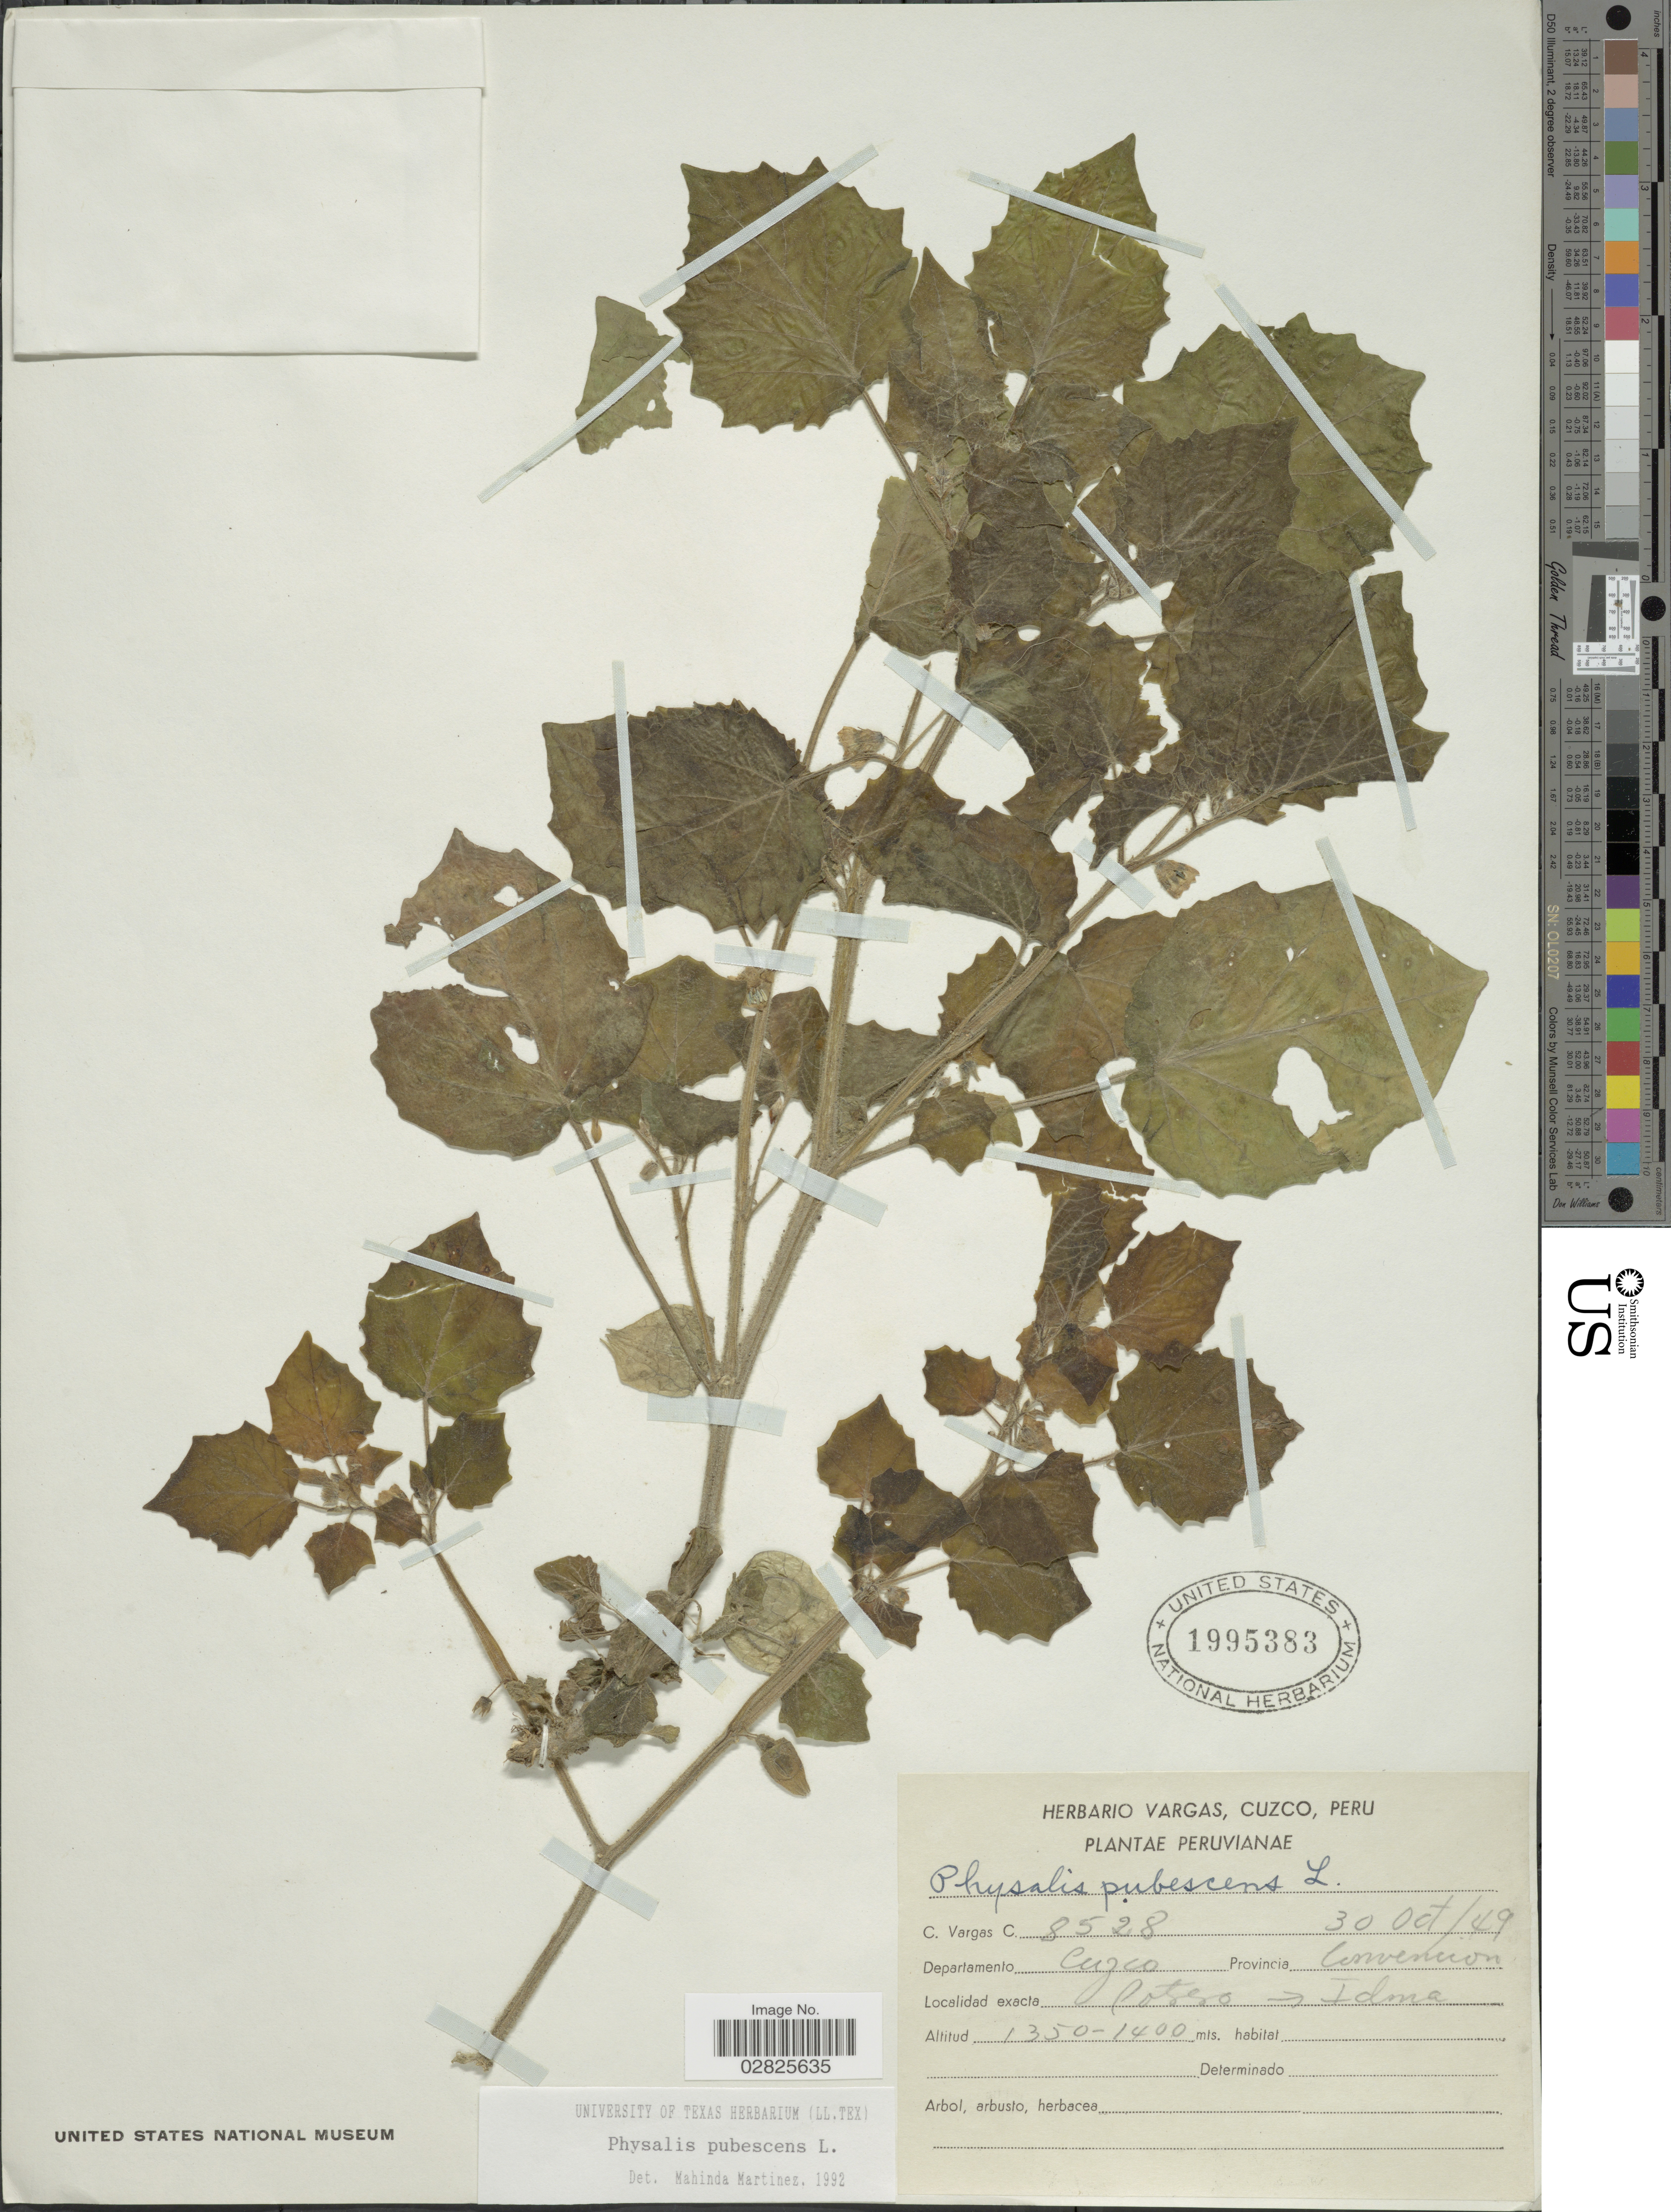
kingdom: Plantae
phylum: Tracheophyta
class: Magnoliopsida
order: Solanales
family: Solanaceae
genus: Physalis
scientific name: Physalis pubescens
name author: L.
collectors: C. Vargas Calderón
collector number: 8528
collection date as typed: Transcribed d/m/y: 30/10/49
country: Peru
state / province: Cusco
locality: Departamento Cuzco. Provincia Convencion. Potrero -> Ituña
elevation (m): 1350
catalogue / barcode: US 1995383